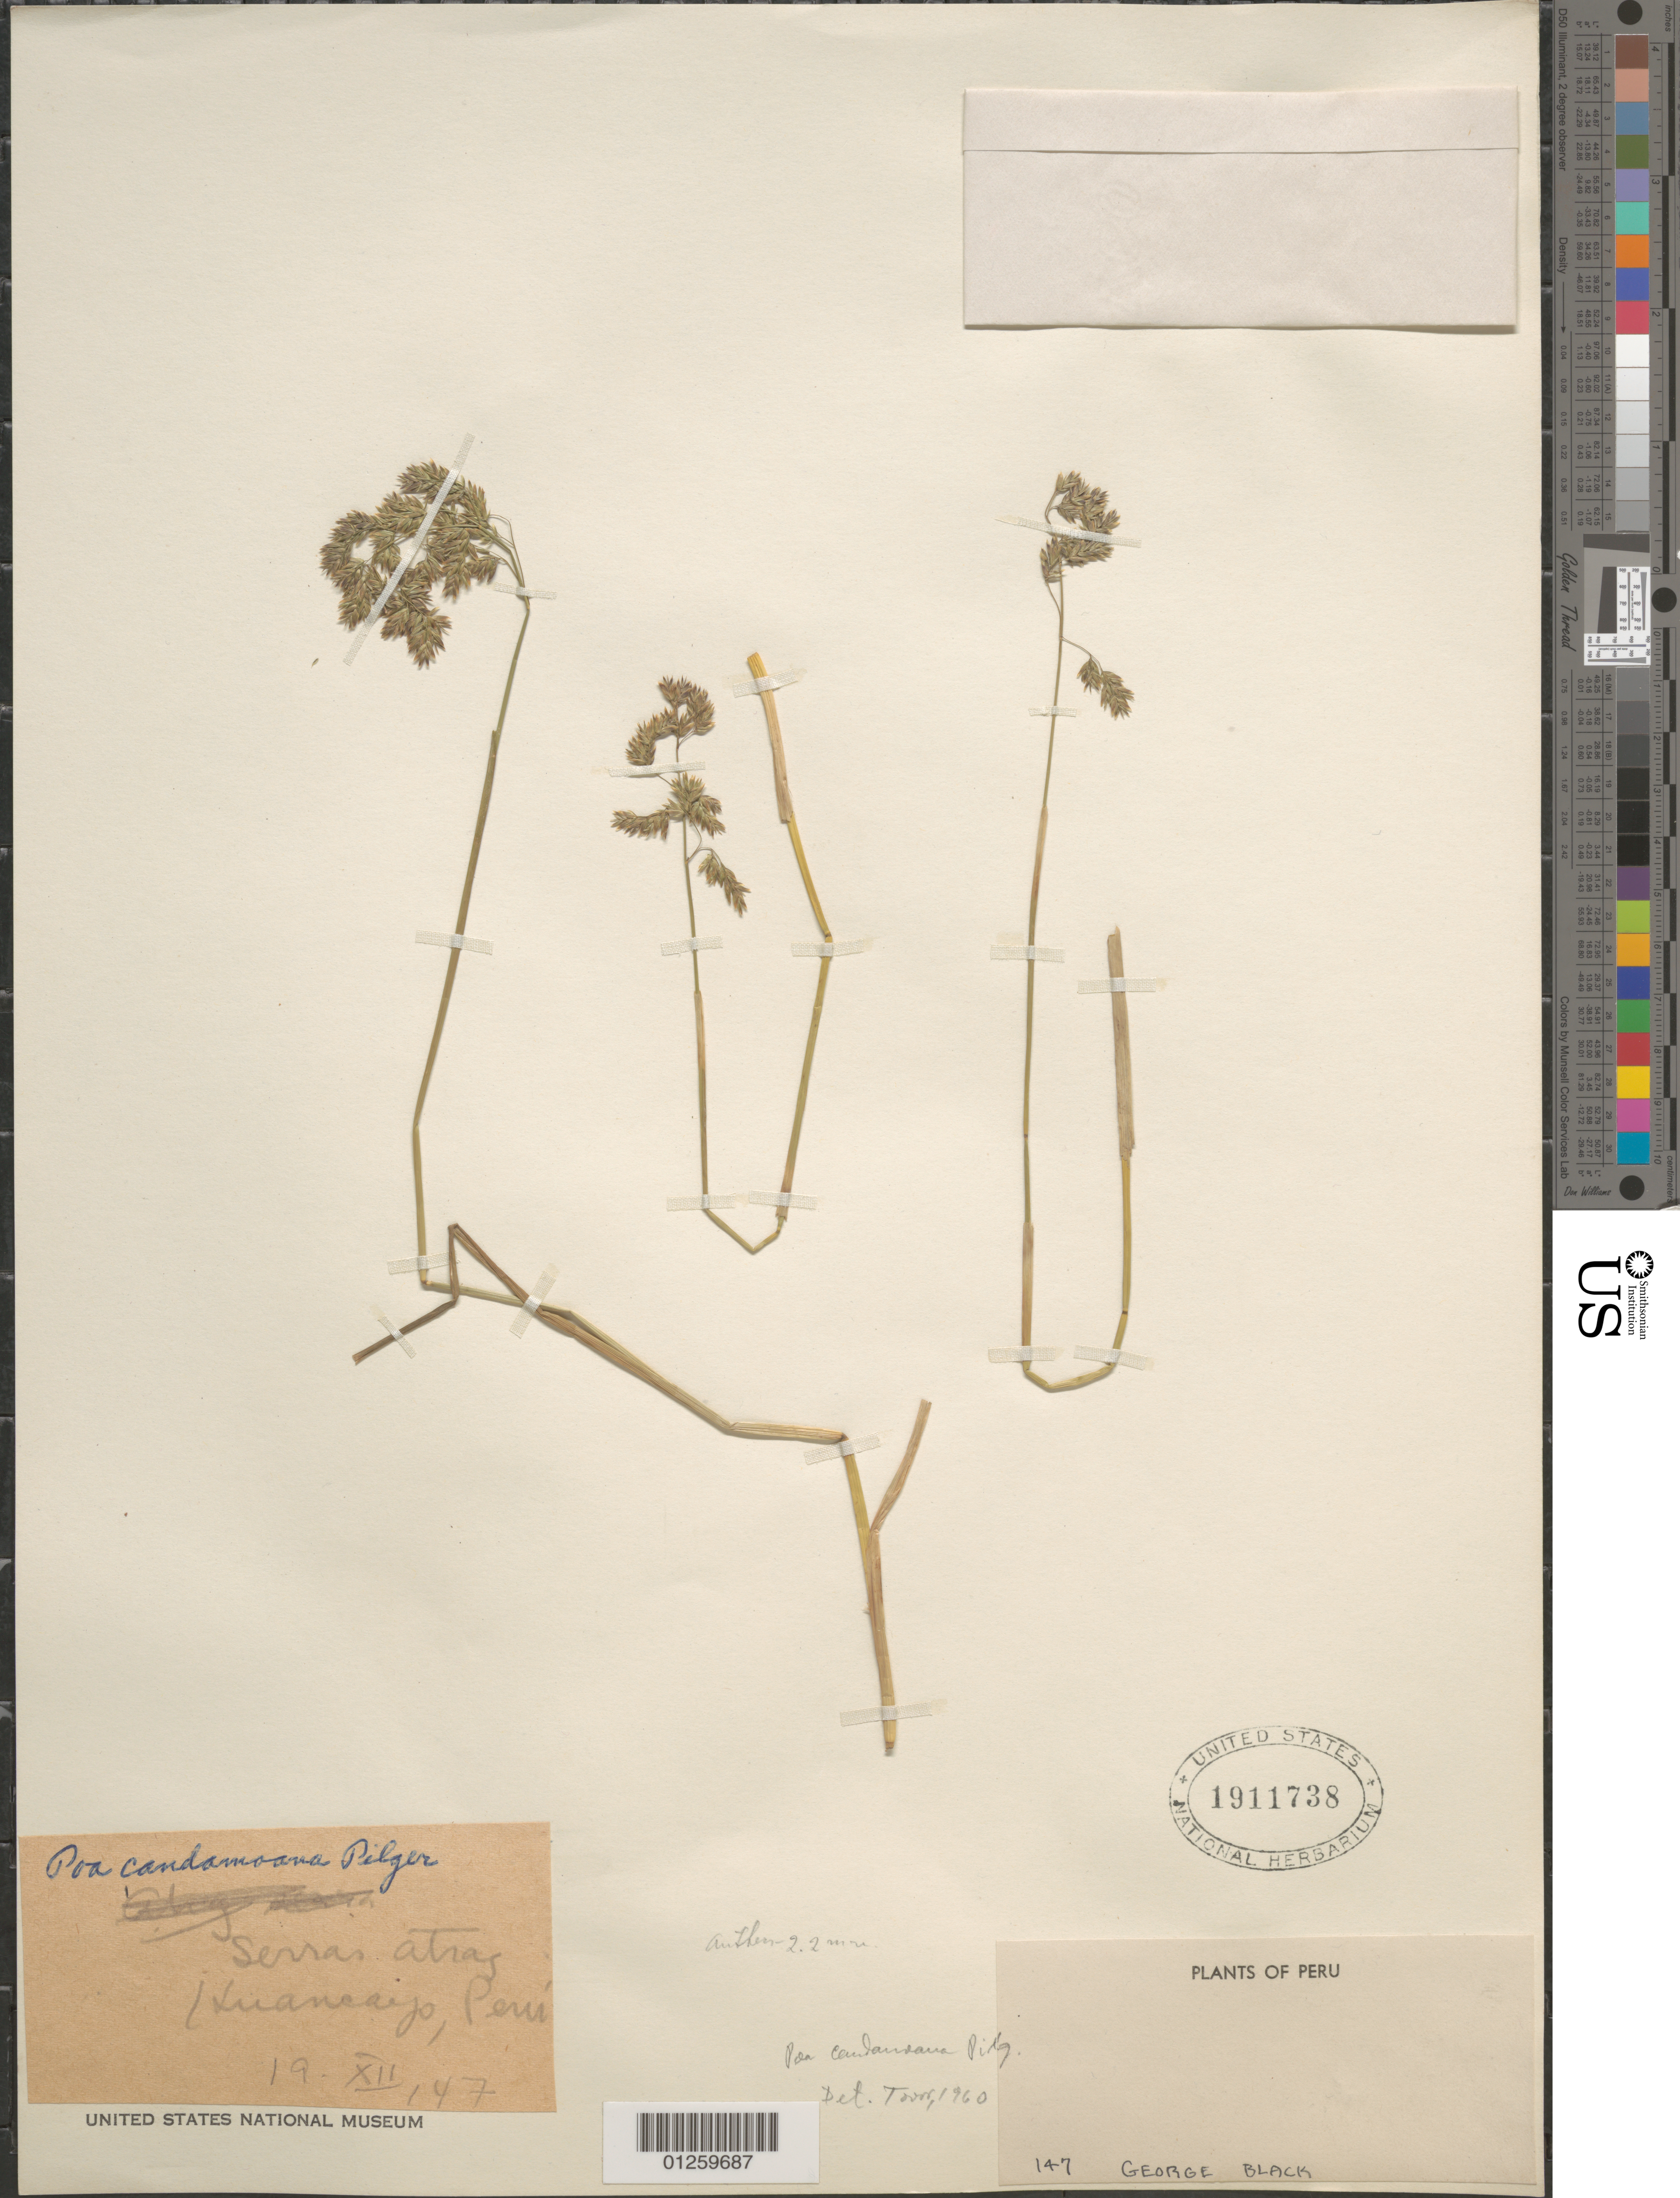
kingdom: Plantae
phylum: Tracheophyta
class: Liliopsida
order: Poales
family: Poaceae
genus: Poa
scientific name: Poa candamoana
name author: Pilg.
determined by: Soreng, Robert J., Research Associate (BOT), Smithsonian Institution - National Museum of Natural History (UNITED STATES)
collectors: G. Black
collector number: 147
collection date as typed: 19-XII-47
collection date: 1947-12-19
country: Peru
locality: Huancayo. Serra atraz.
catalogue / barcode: US 1911738